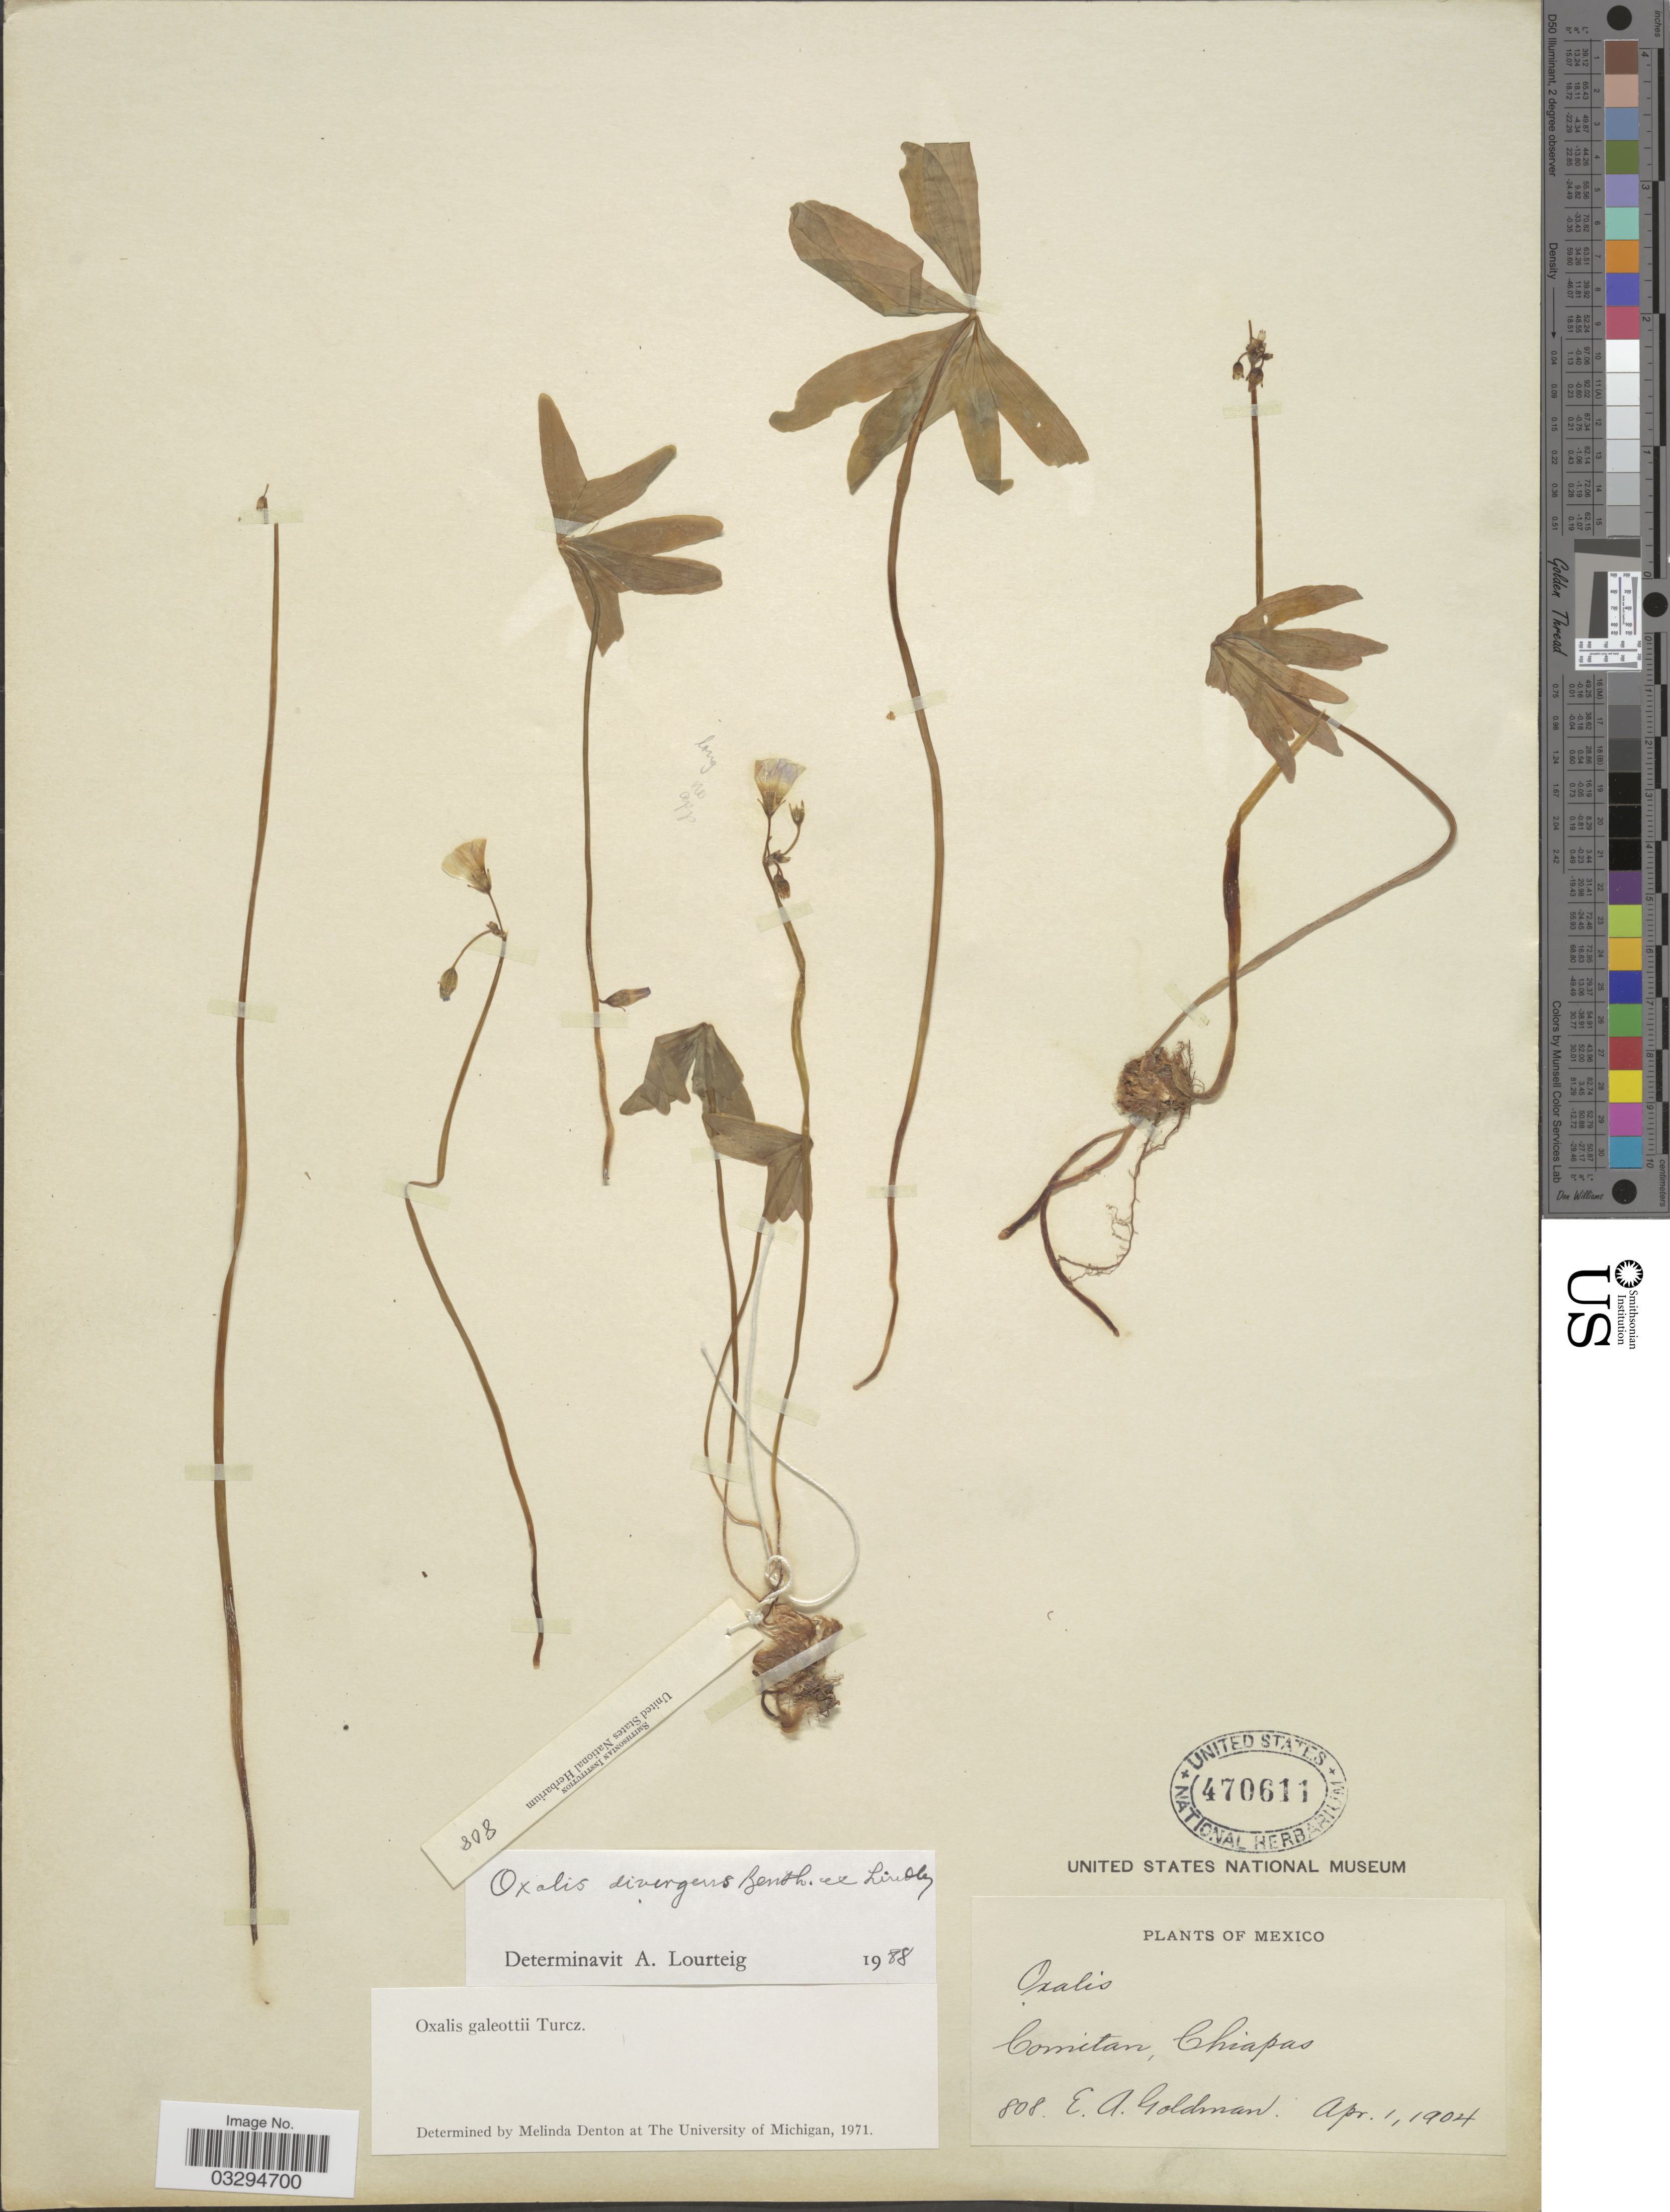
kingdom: Plantae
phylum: Tracheophyta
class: Magnoliopsida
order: Oxalidales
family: Oxalidaceae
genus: Oxalis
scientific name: Oxalis divergens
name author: Benth. ex Lindl.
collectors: E. A. Goldman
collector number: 808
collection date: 1904-04-01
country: Mexico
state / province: Chiapas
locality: Comitan.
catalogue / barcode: US 470611